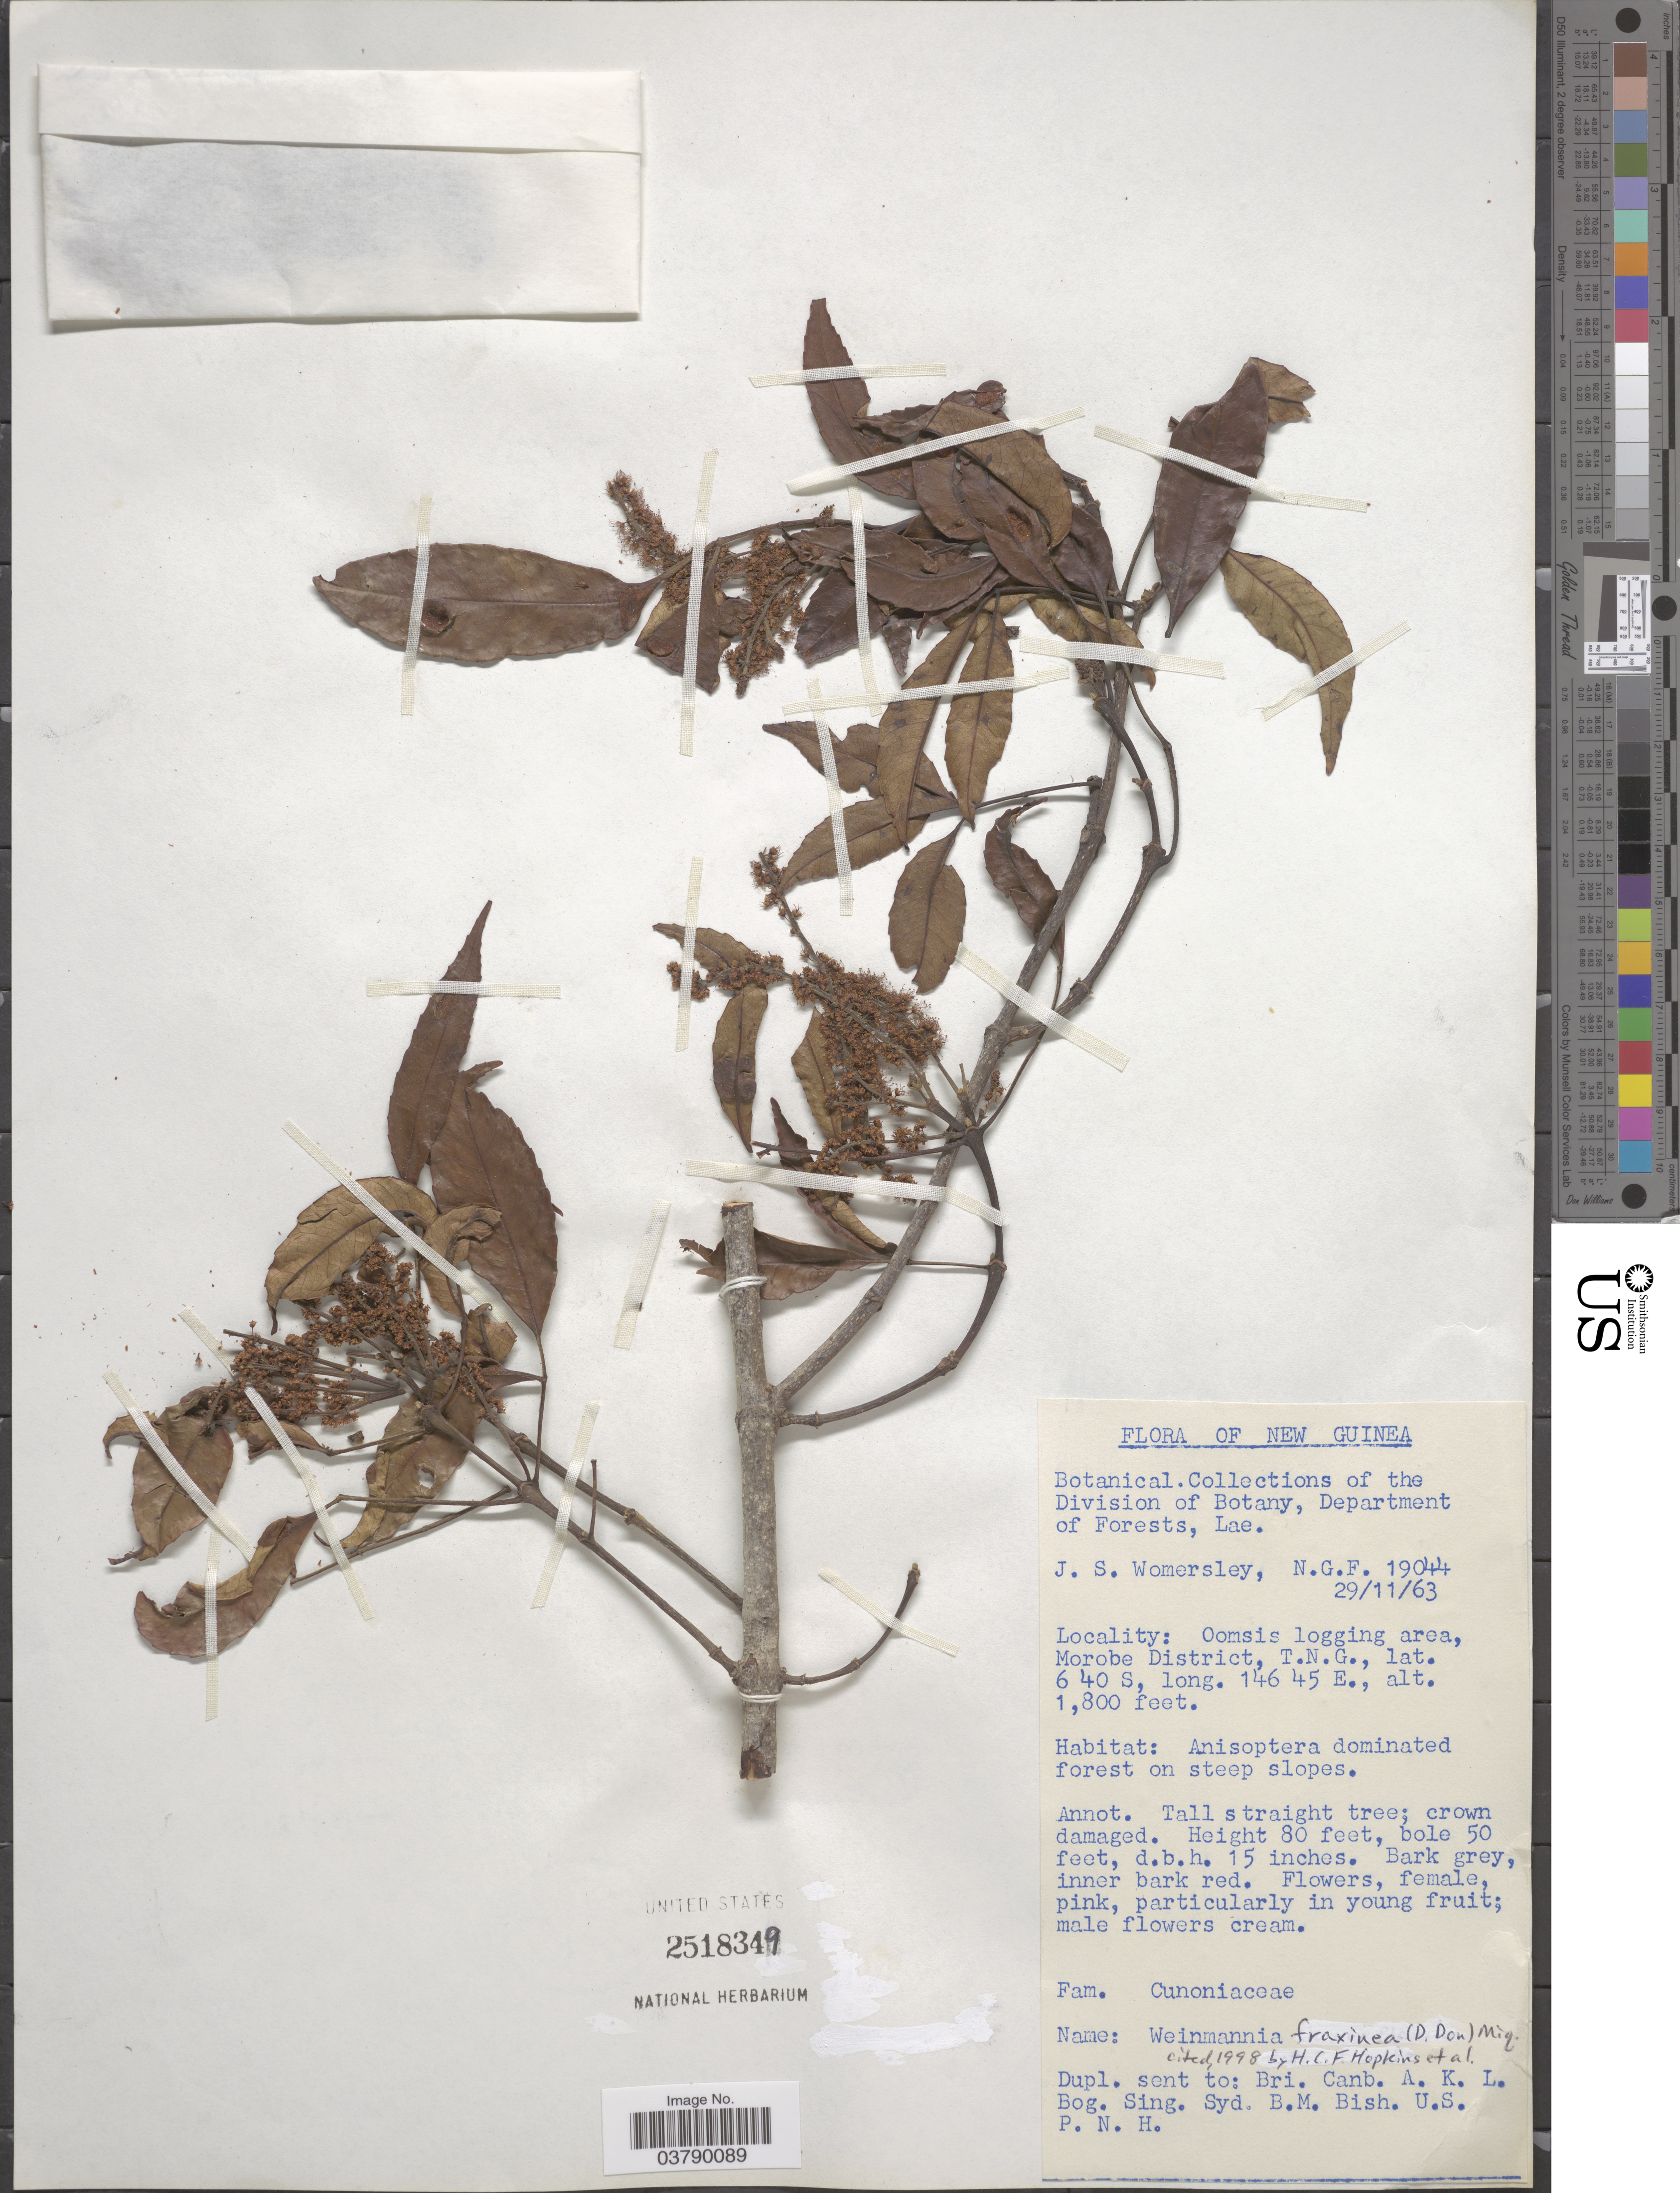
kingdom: Plantae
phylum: Tracheophyta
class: Magnoliopsida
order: Oxalidales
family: Cunoniaceae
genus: Pterophylla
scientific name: Pterophylla fraxinea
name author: D. Don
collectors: J. S. Womersley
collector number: NGF 19044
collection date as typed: Transcribed d/m/y: 29/11/63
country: Papua New Guinea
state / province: Morobe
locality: New Guinea. Oomsis logging area, Morobe District, T.N.G.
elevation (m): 549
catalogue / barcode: US 2518349